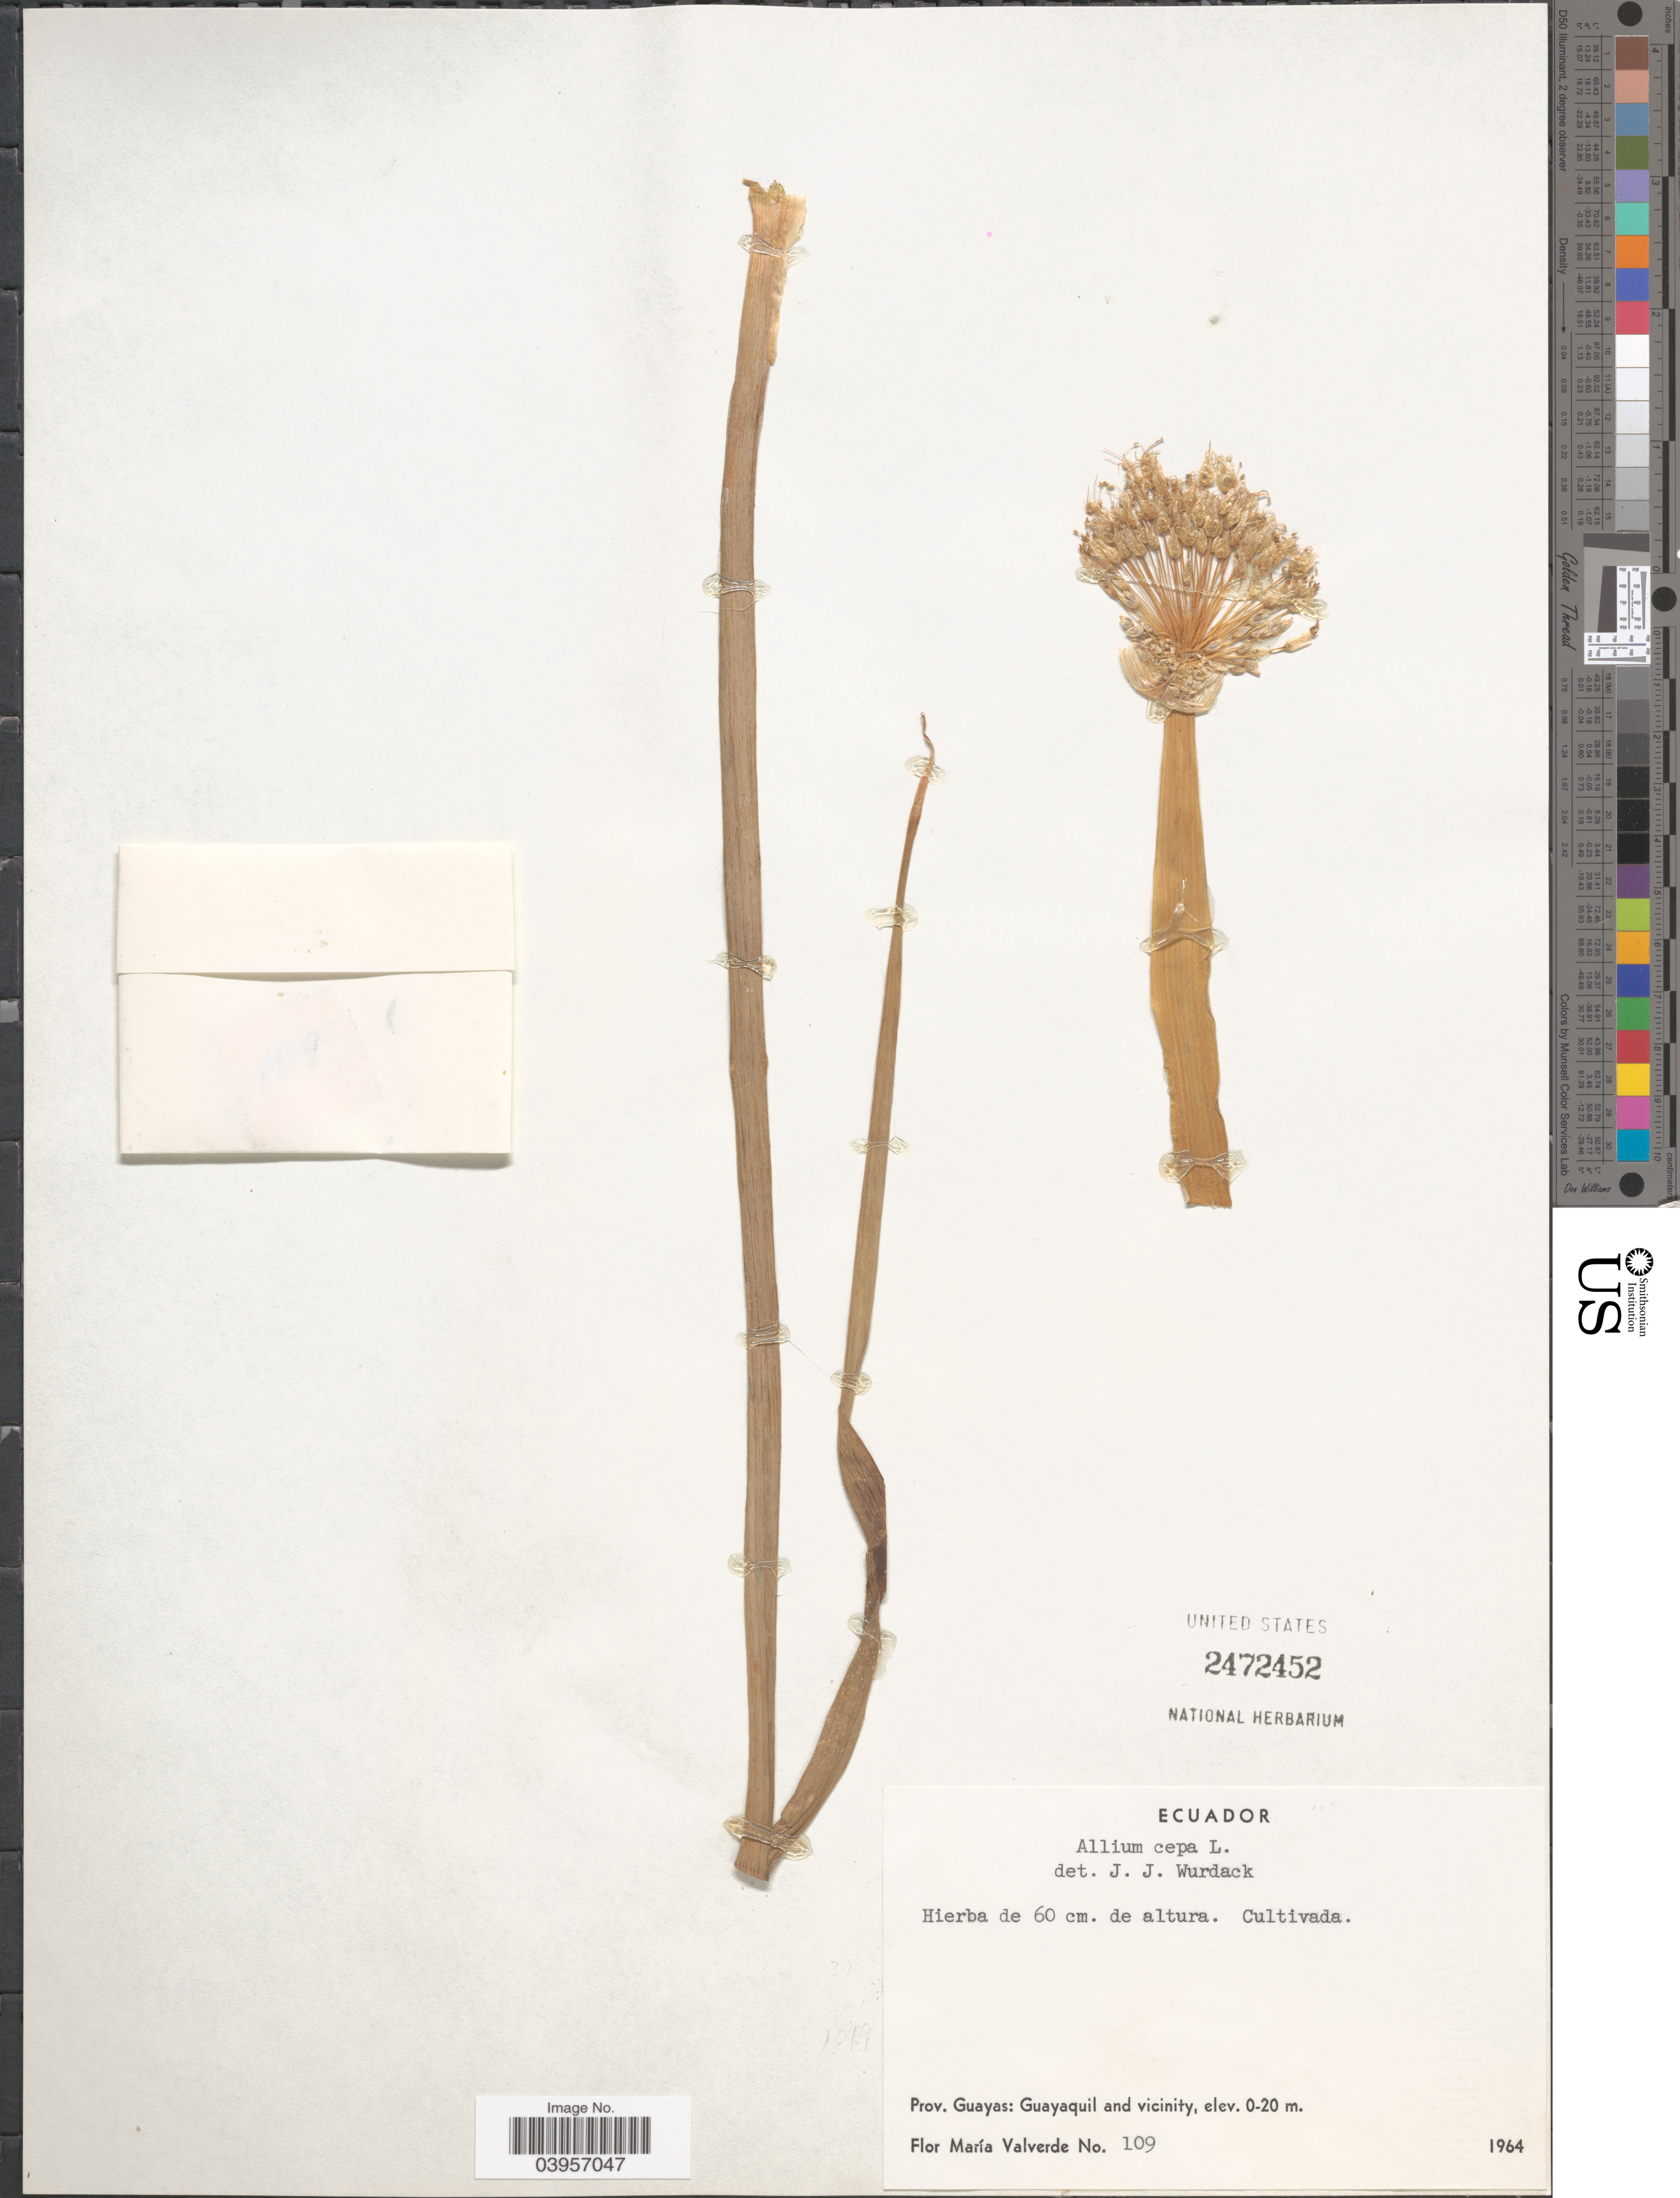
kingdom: Plantae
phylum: Tracheophyta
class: Liliopsida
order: Asparagales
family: Amaryllidaceae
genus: Allium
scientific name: Allium cepa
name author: L.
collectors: F. M. Valverde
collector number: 109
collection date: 1964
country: Ecuador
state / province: Guayas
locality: Guayaquil and vicinity.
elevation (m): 0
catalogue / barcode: US 2472452